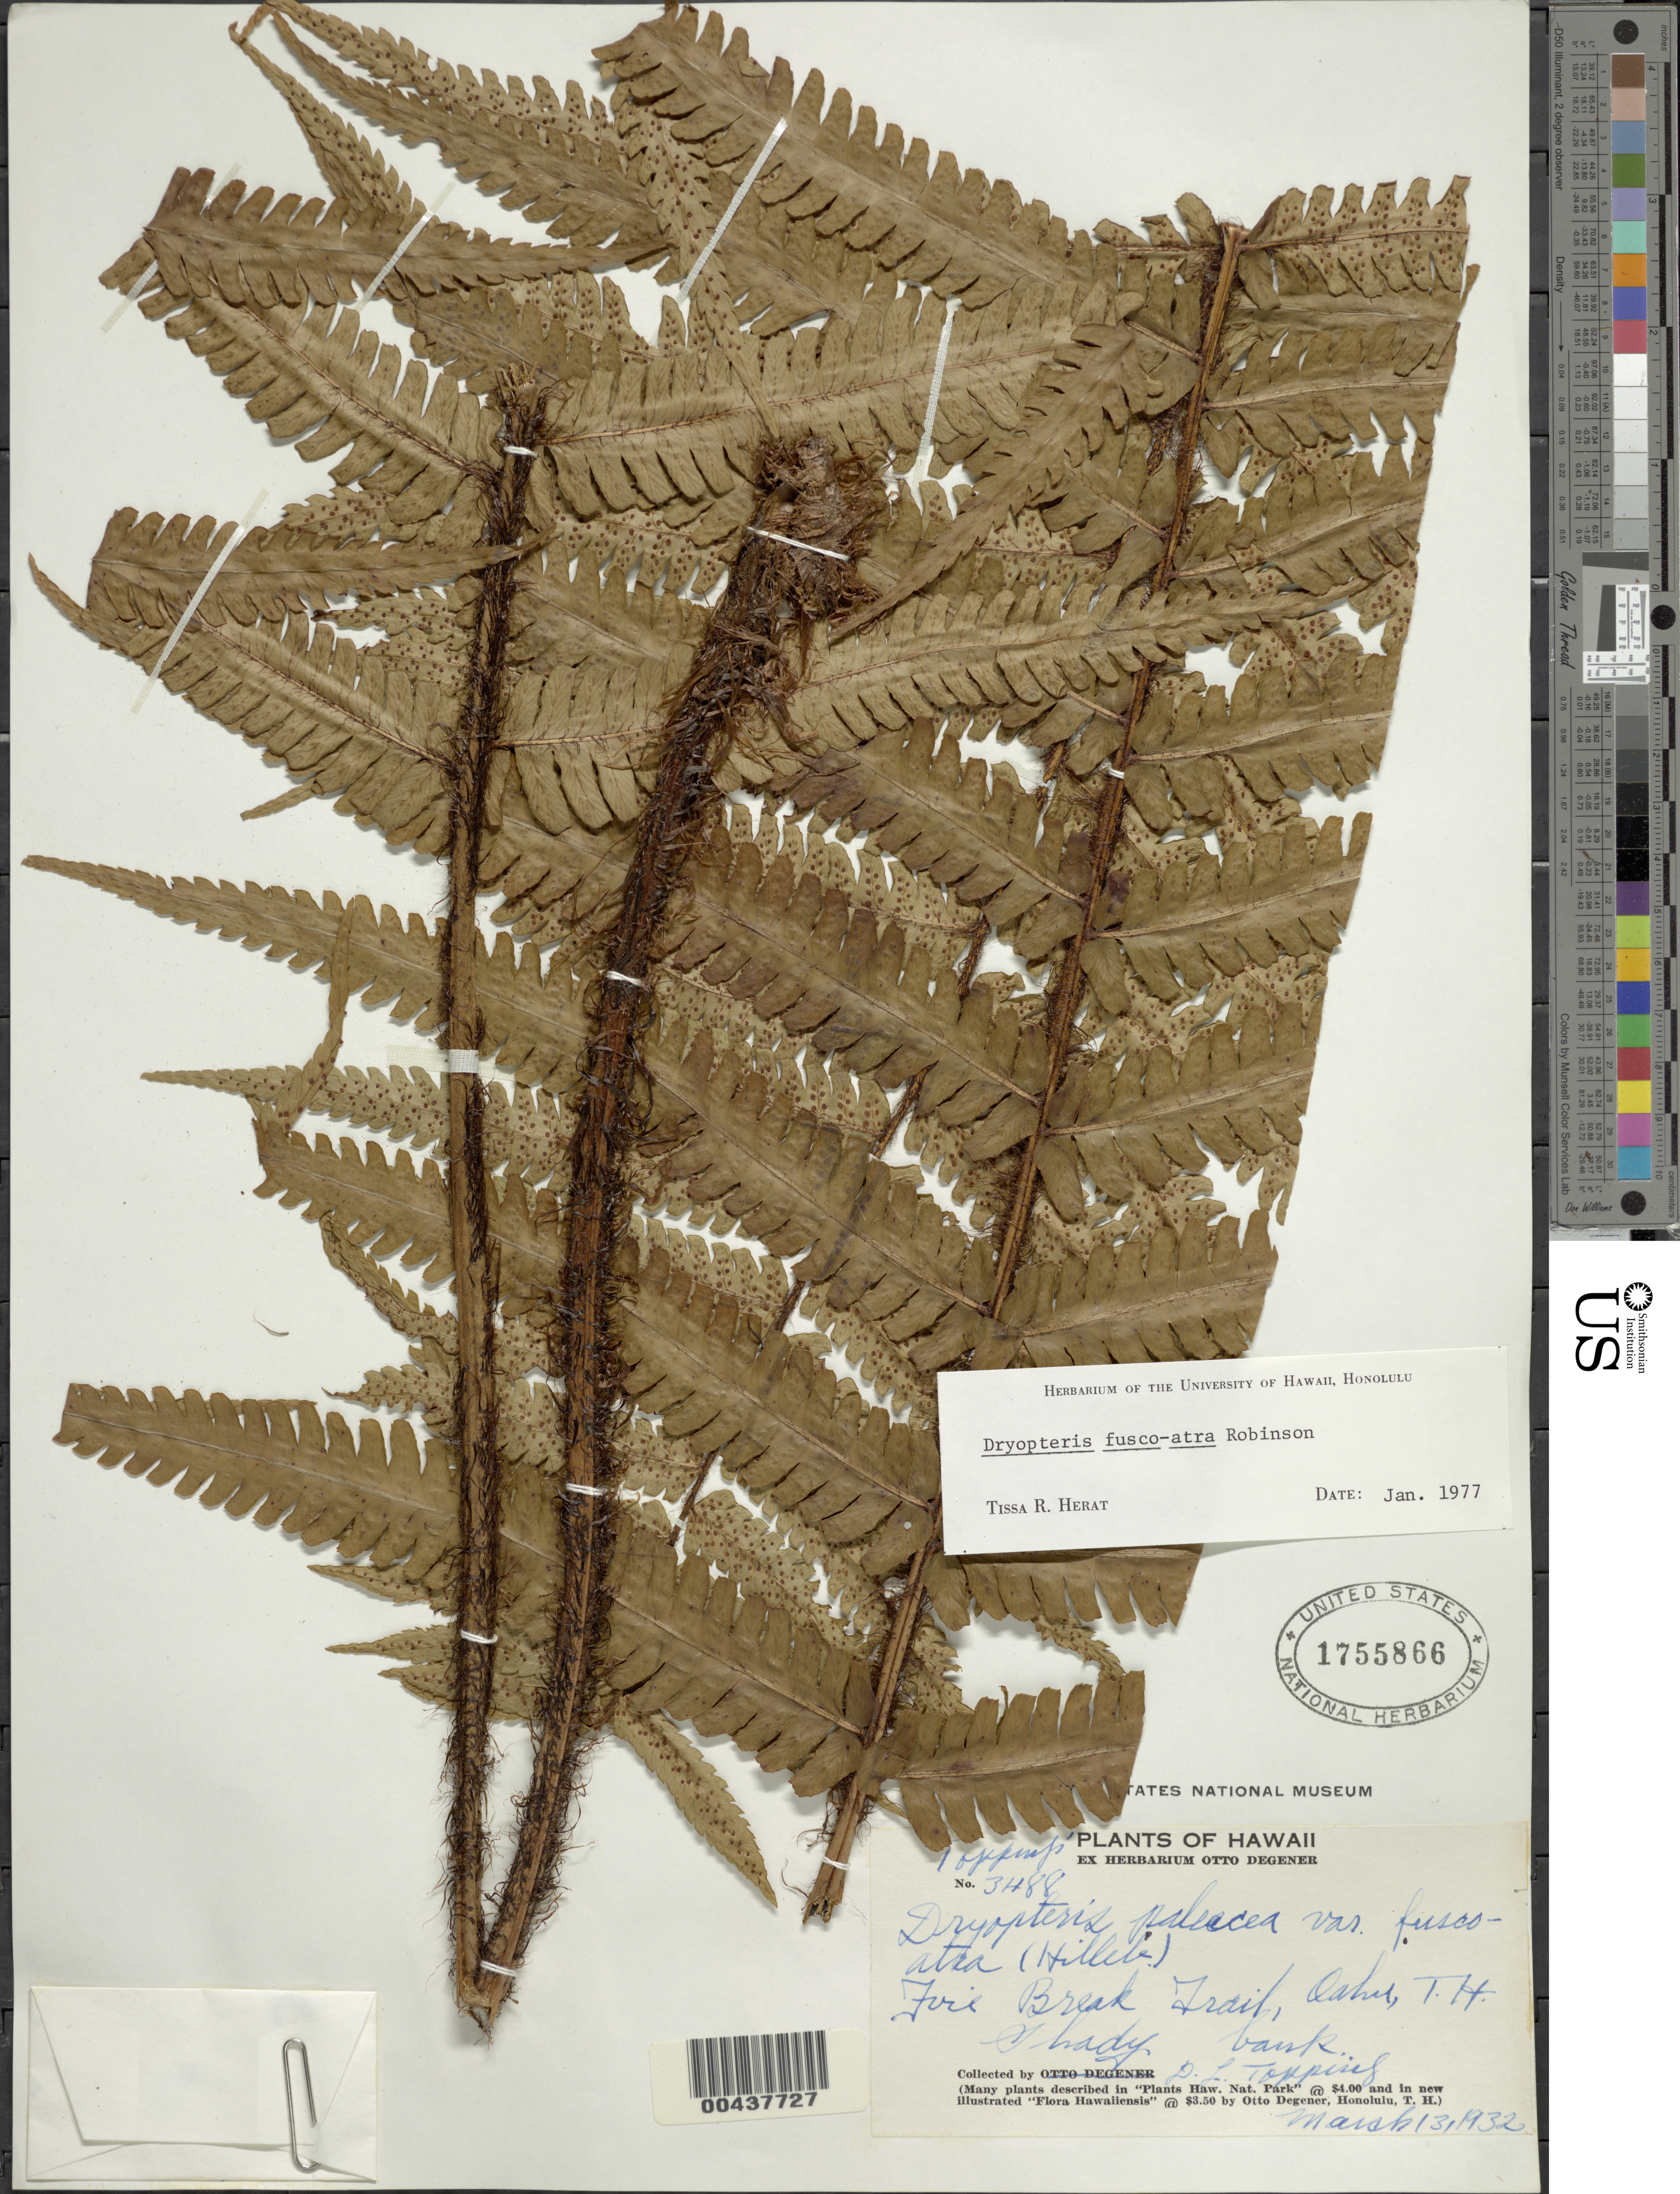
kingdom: Plantae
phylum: Tracheophyta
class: Polypodiopsida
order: Polypodiales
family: Dryopteridaceae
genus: Dryopteris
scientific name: Dryopteris fuscoatra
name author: (Hillebr.) W. J. Rob.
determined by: Herat, T. R.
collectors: D. L. Topping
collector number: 3488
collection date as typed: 13 Mar 1932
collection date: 1932-03-13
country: United States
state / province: Hawaii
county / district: Honolulu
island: Oahu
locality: Fire Break Trail, Oahu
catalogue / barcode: US 1755866